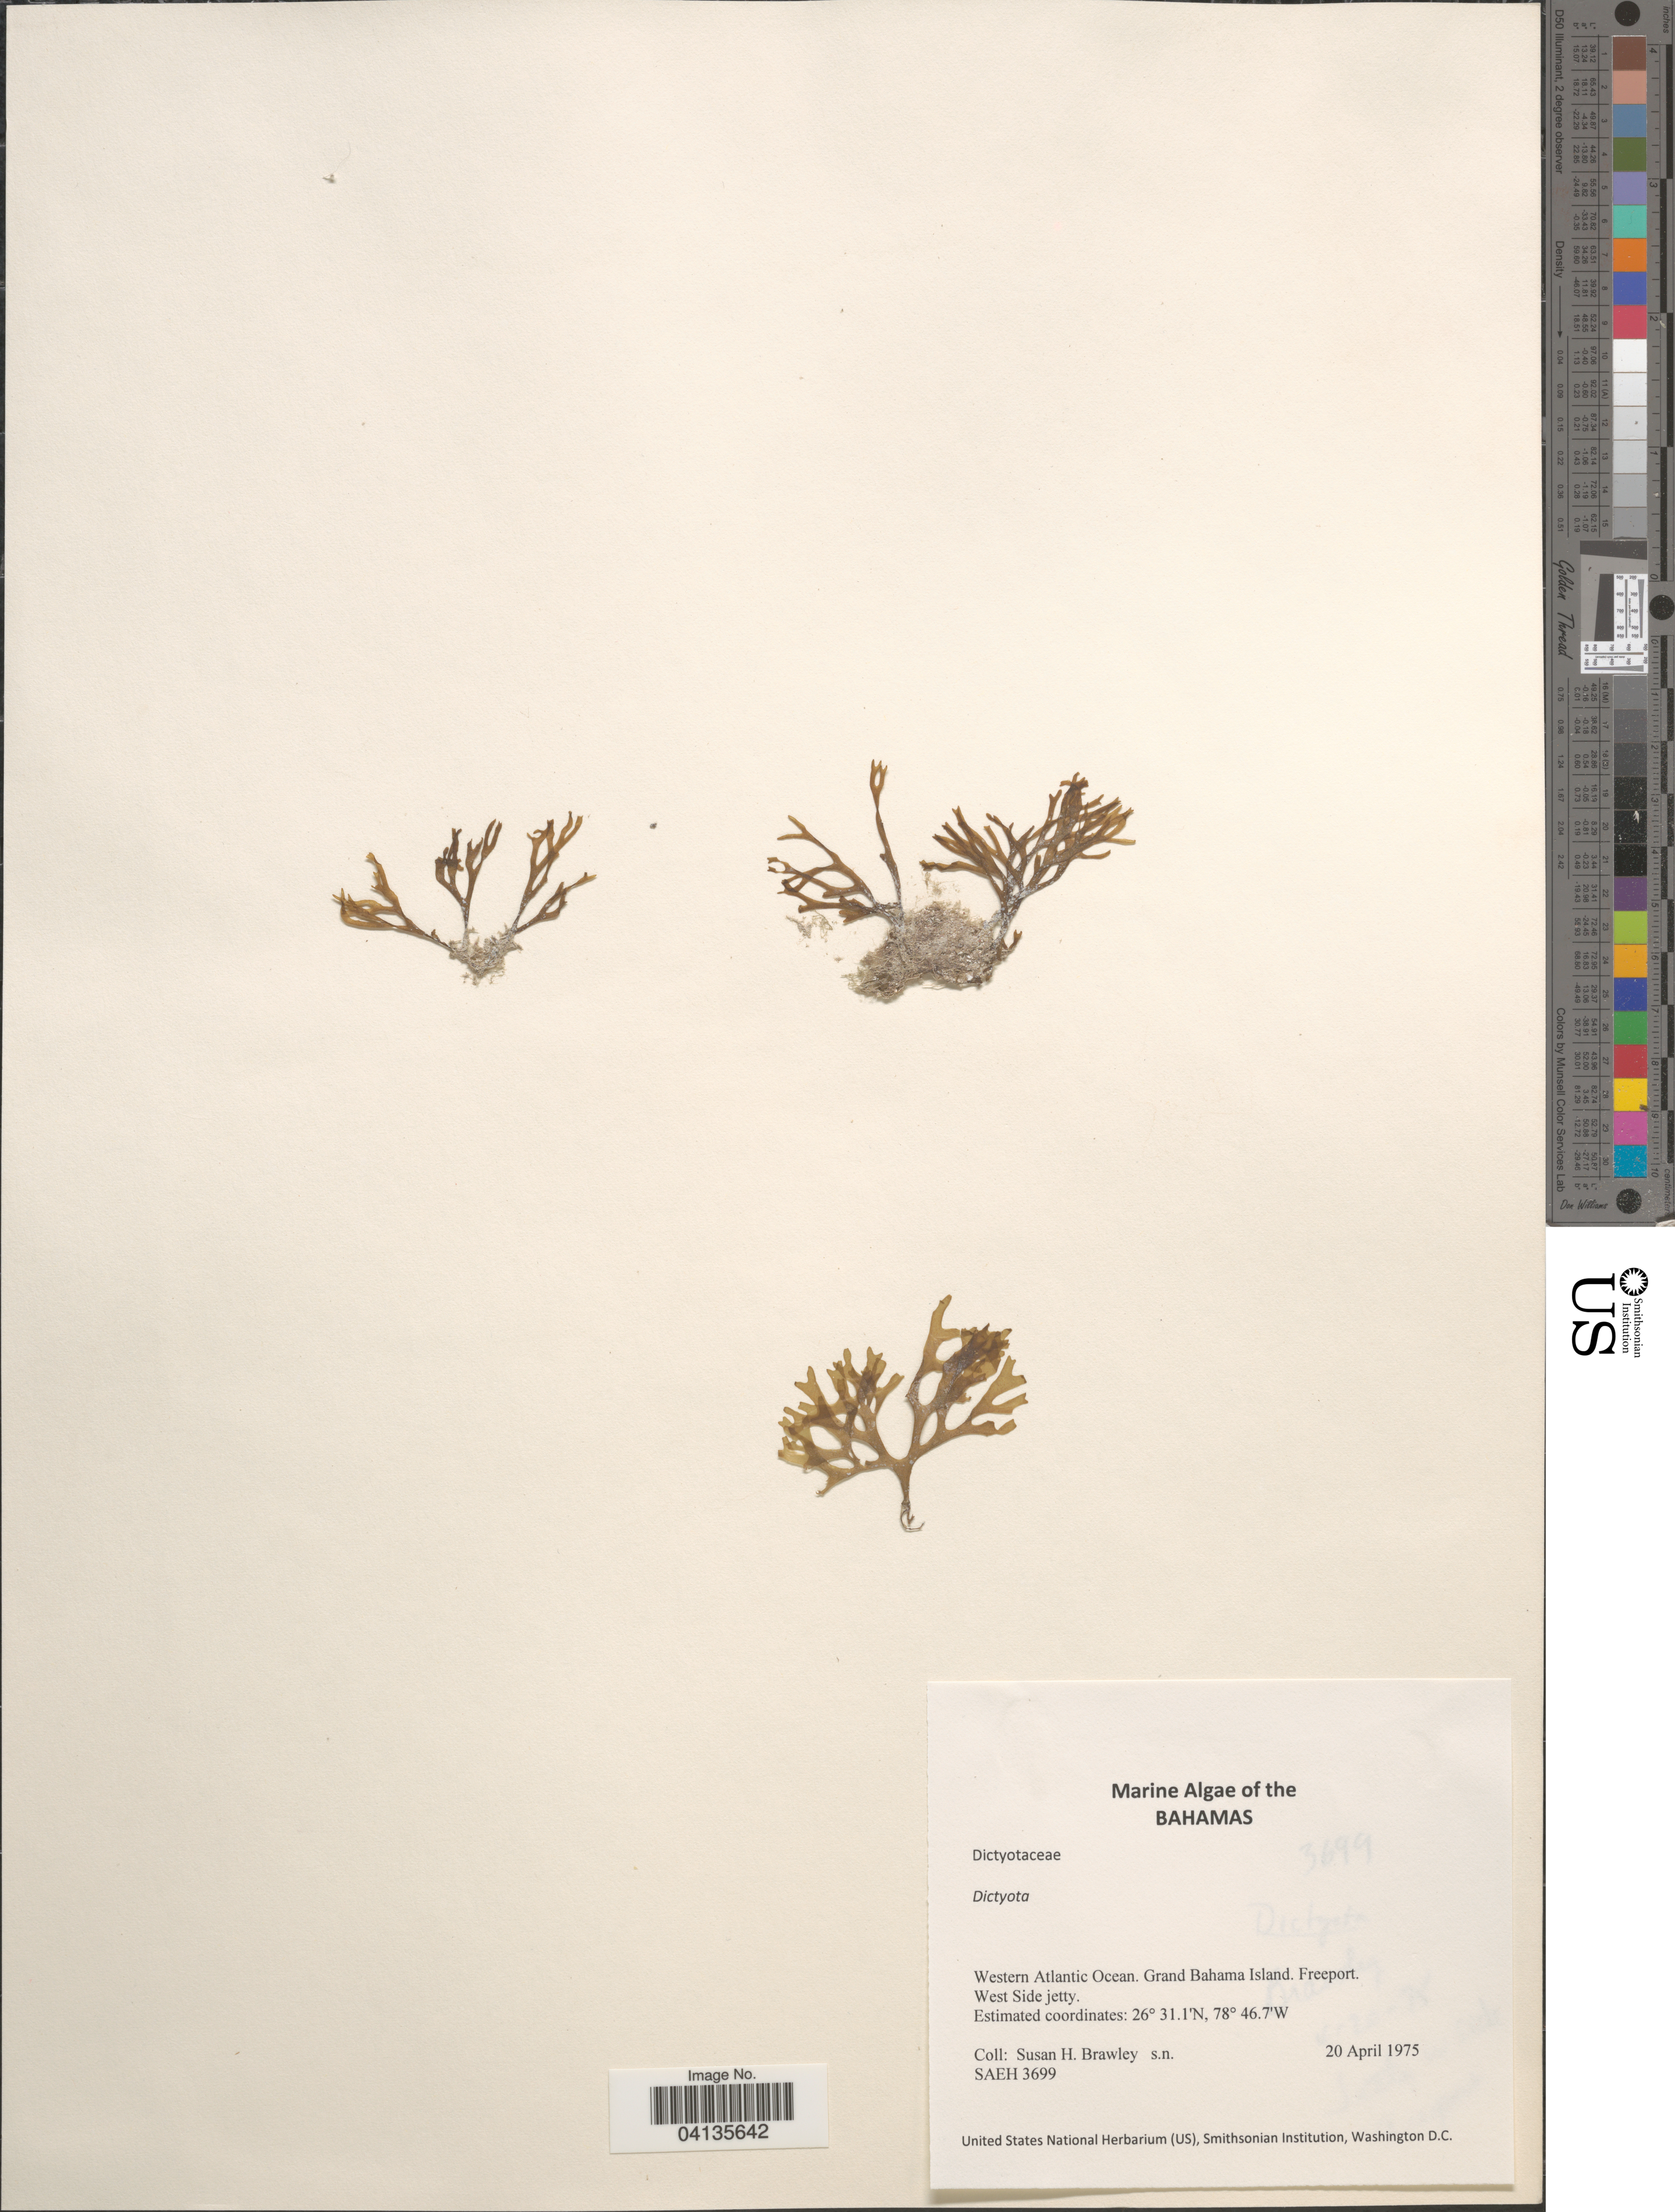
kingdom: Chromista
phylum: Ochrophyta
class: Phaeophyceae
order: Dictyotales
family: Dictyotaceae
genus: Dictyota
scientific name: Dictyota sp.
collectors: S. Brawley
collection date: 1975-04-20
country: Bahamas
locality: Western Atlantic Ocean. Grand Bahama Island. Freeport. West Side jetty.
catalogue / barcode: US 238508